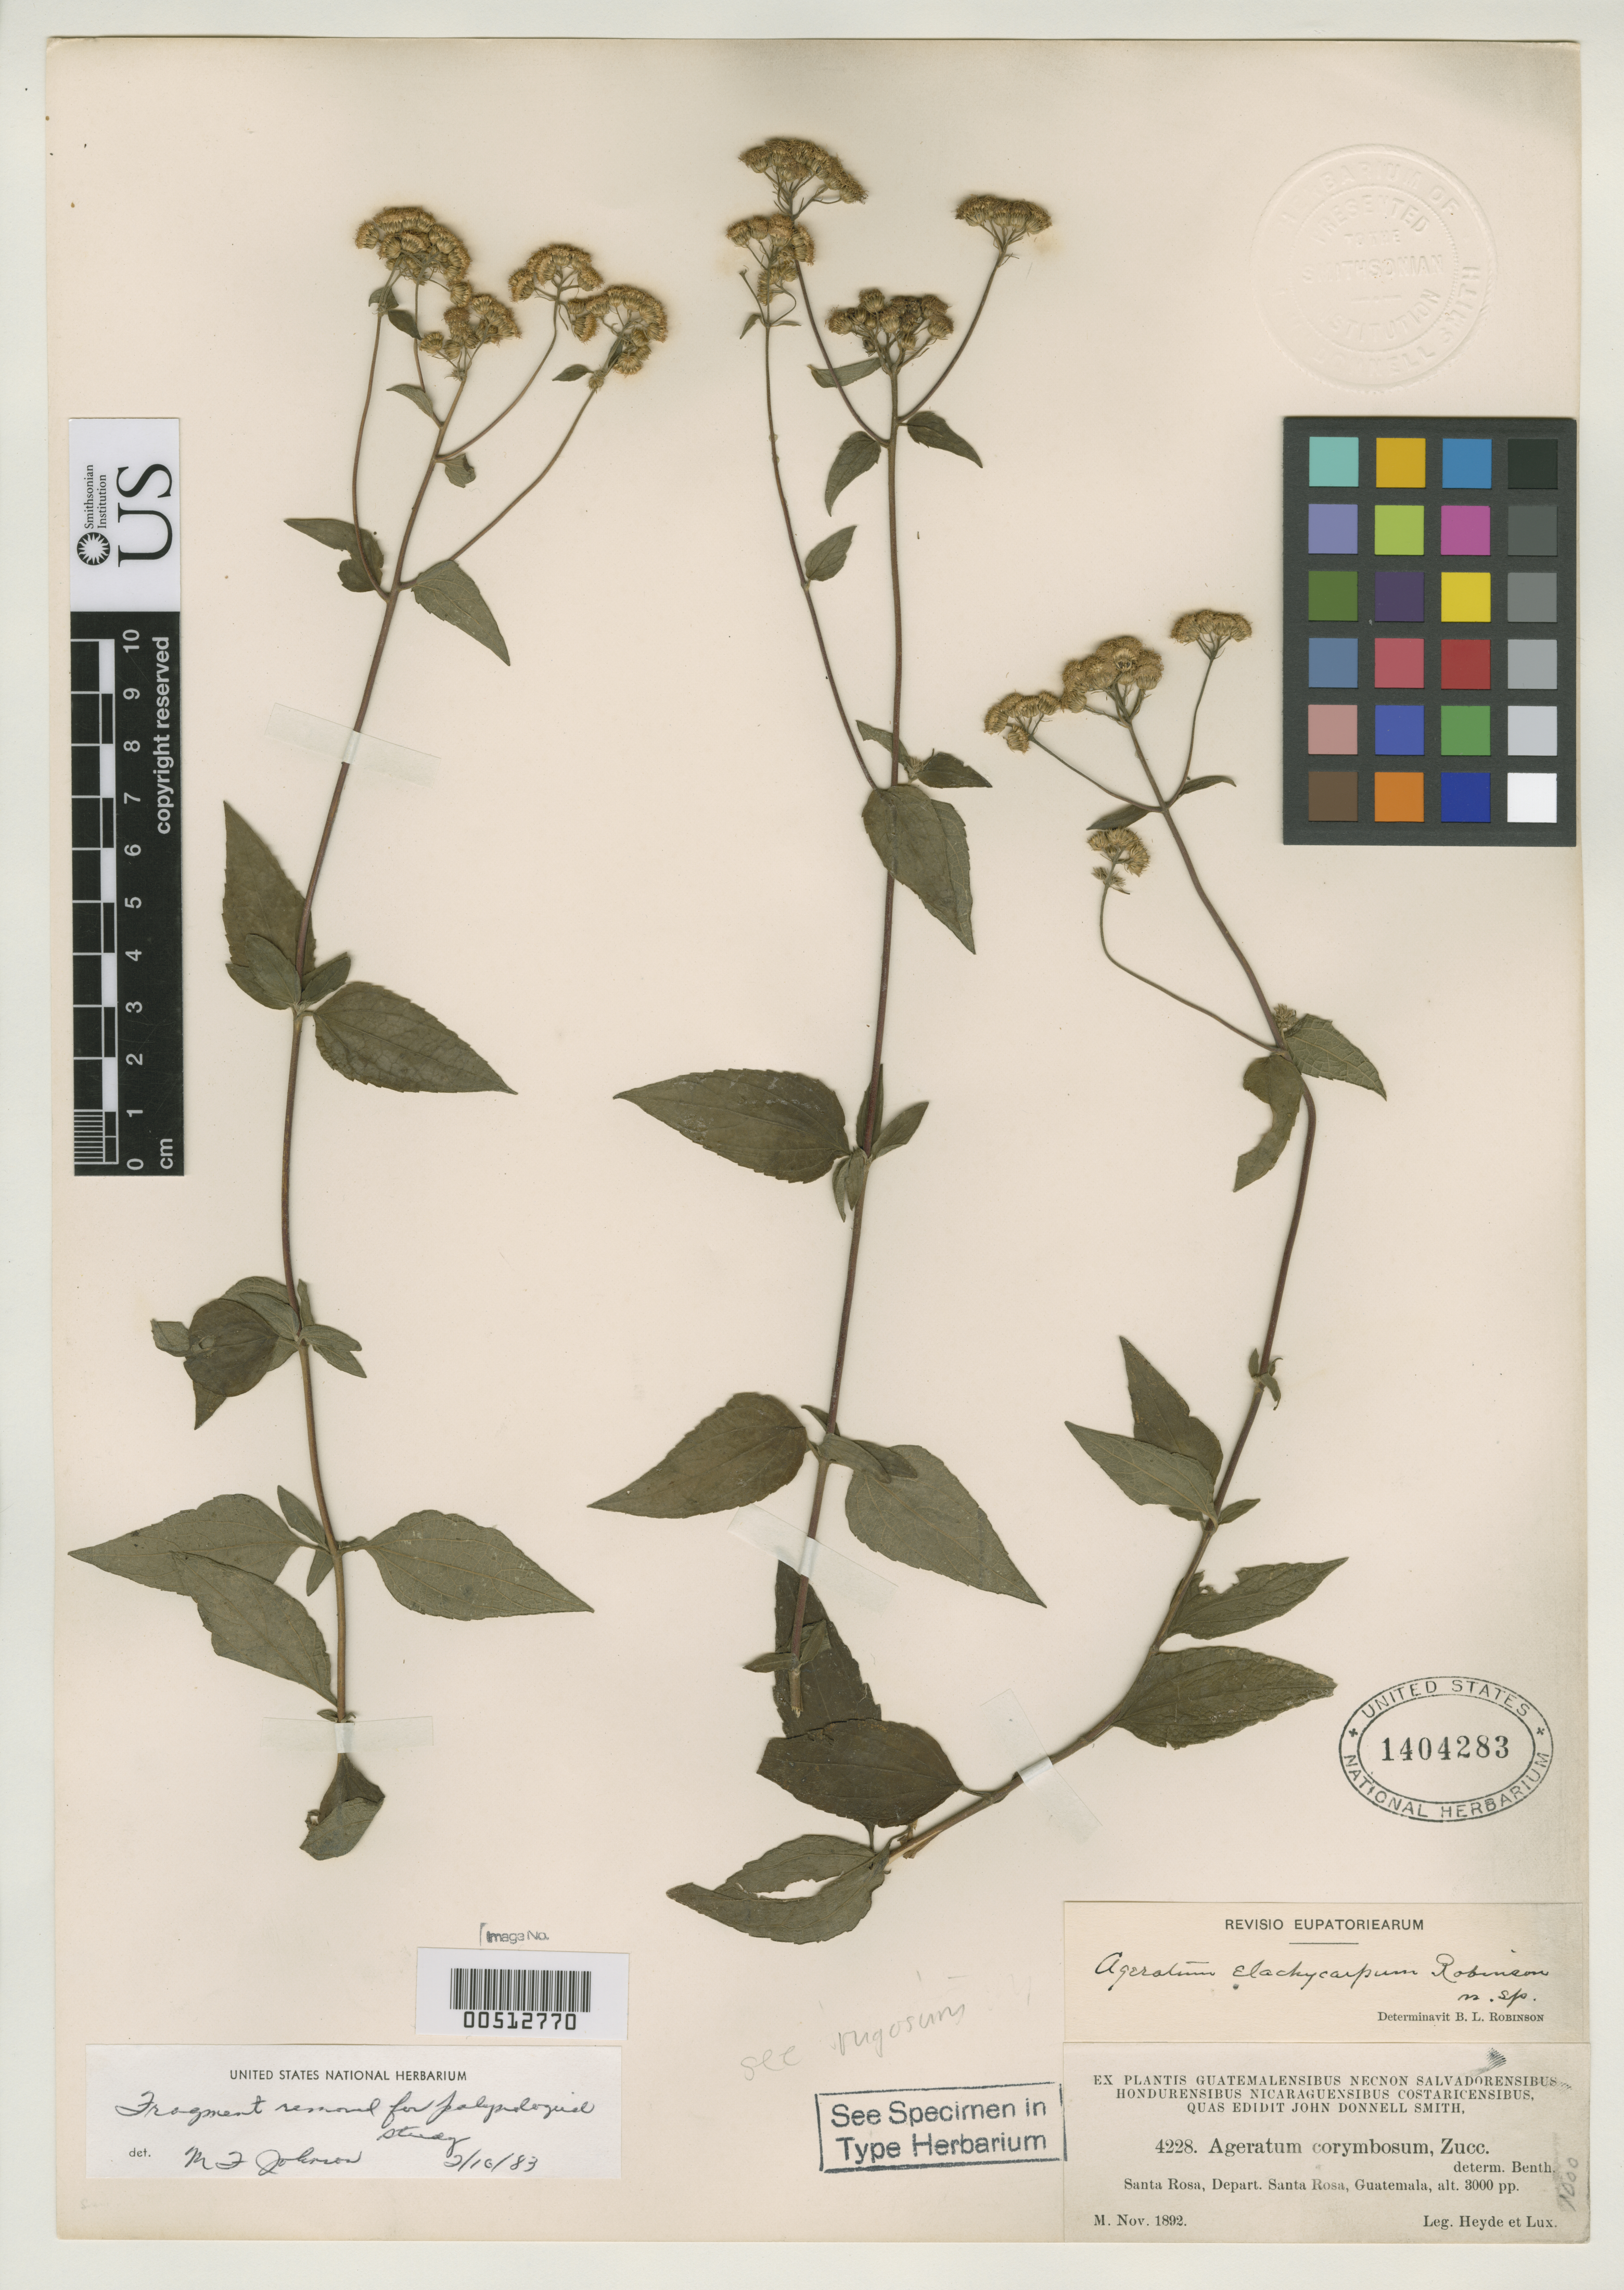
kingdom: Plantae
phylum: Tracheophyta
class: Magnoliopsida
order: Asterales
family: Asteraceae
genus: Ageratum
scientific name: Ageratum elachycarpum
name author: B.L. Rob.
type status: Isotype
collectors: E. T. Heyde & E. Lux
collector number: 4228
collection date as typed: Nov 1892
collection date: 1892-11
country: Guatemala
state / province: Santa Rosa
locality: Santa Rosa.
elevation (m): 915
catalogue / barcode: US 1404283